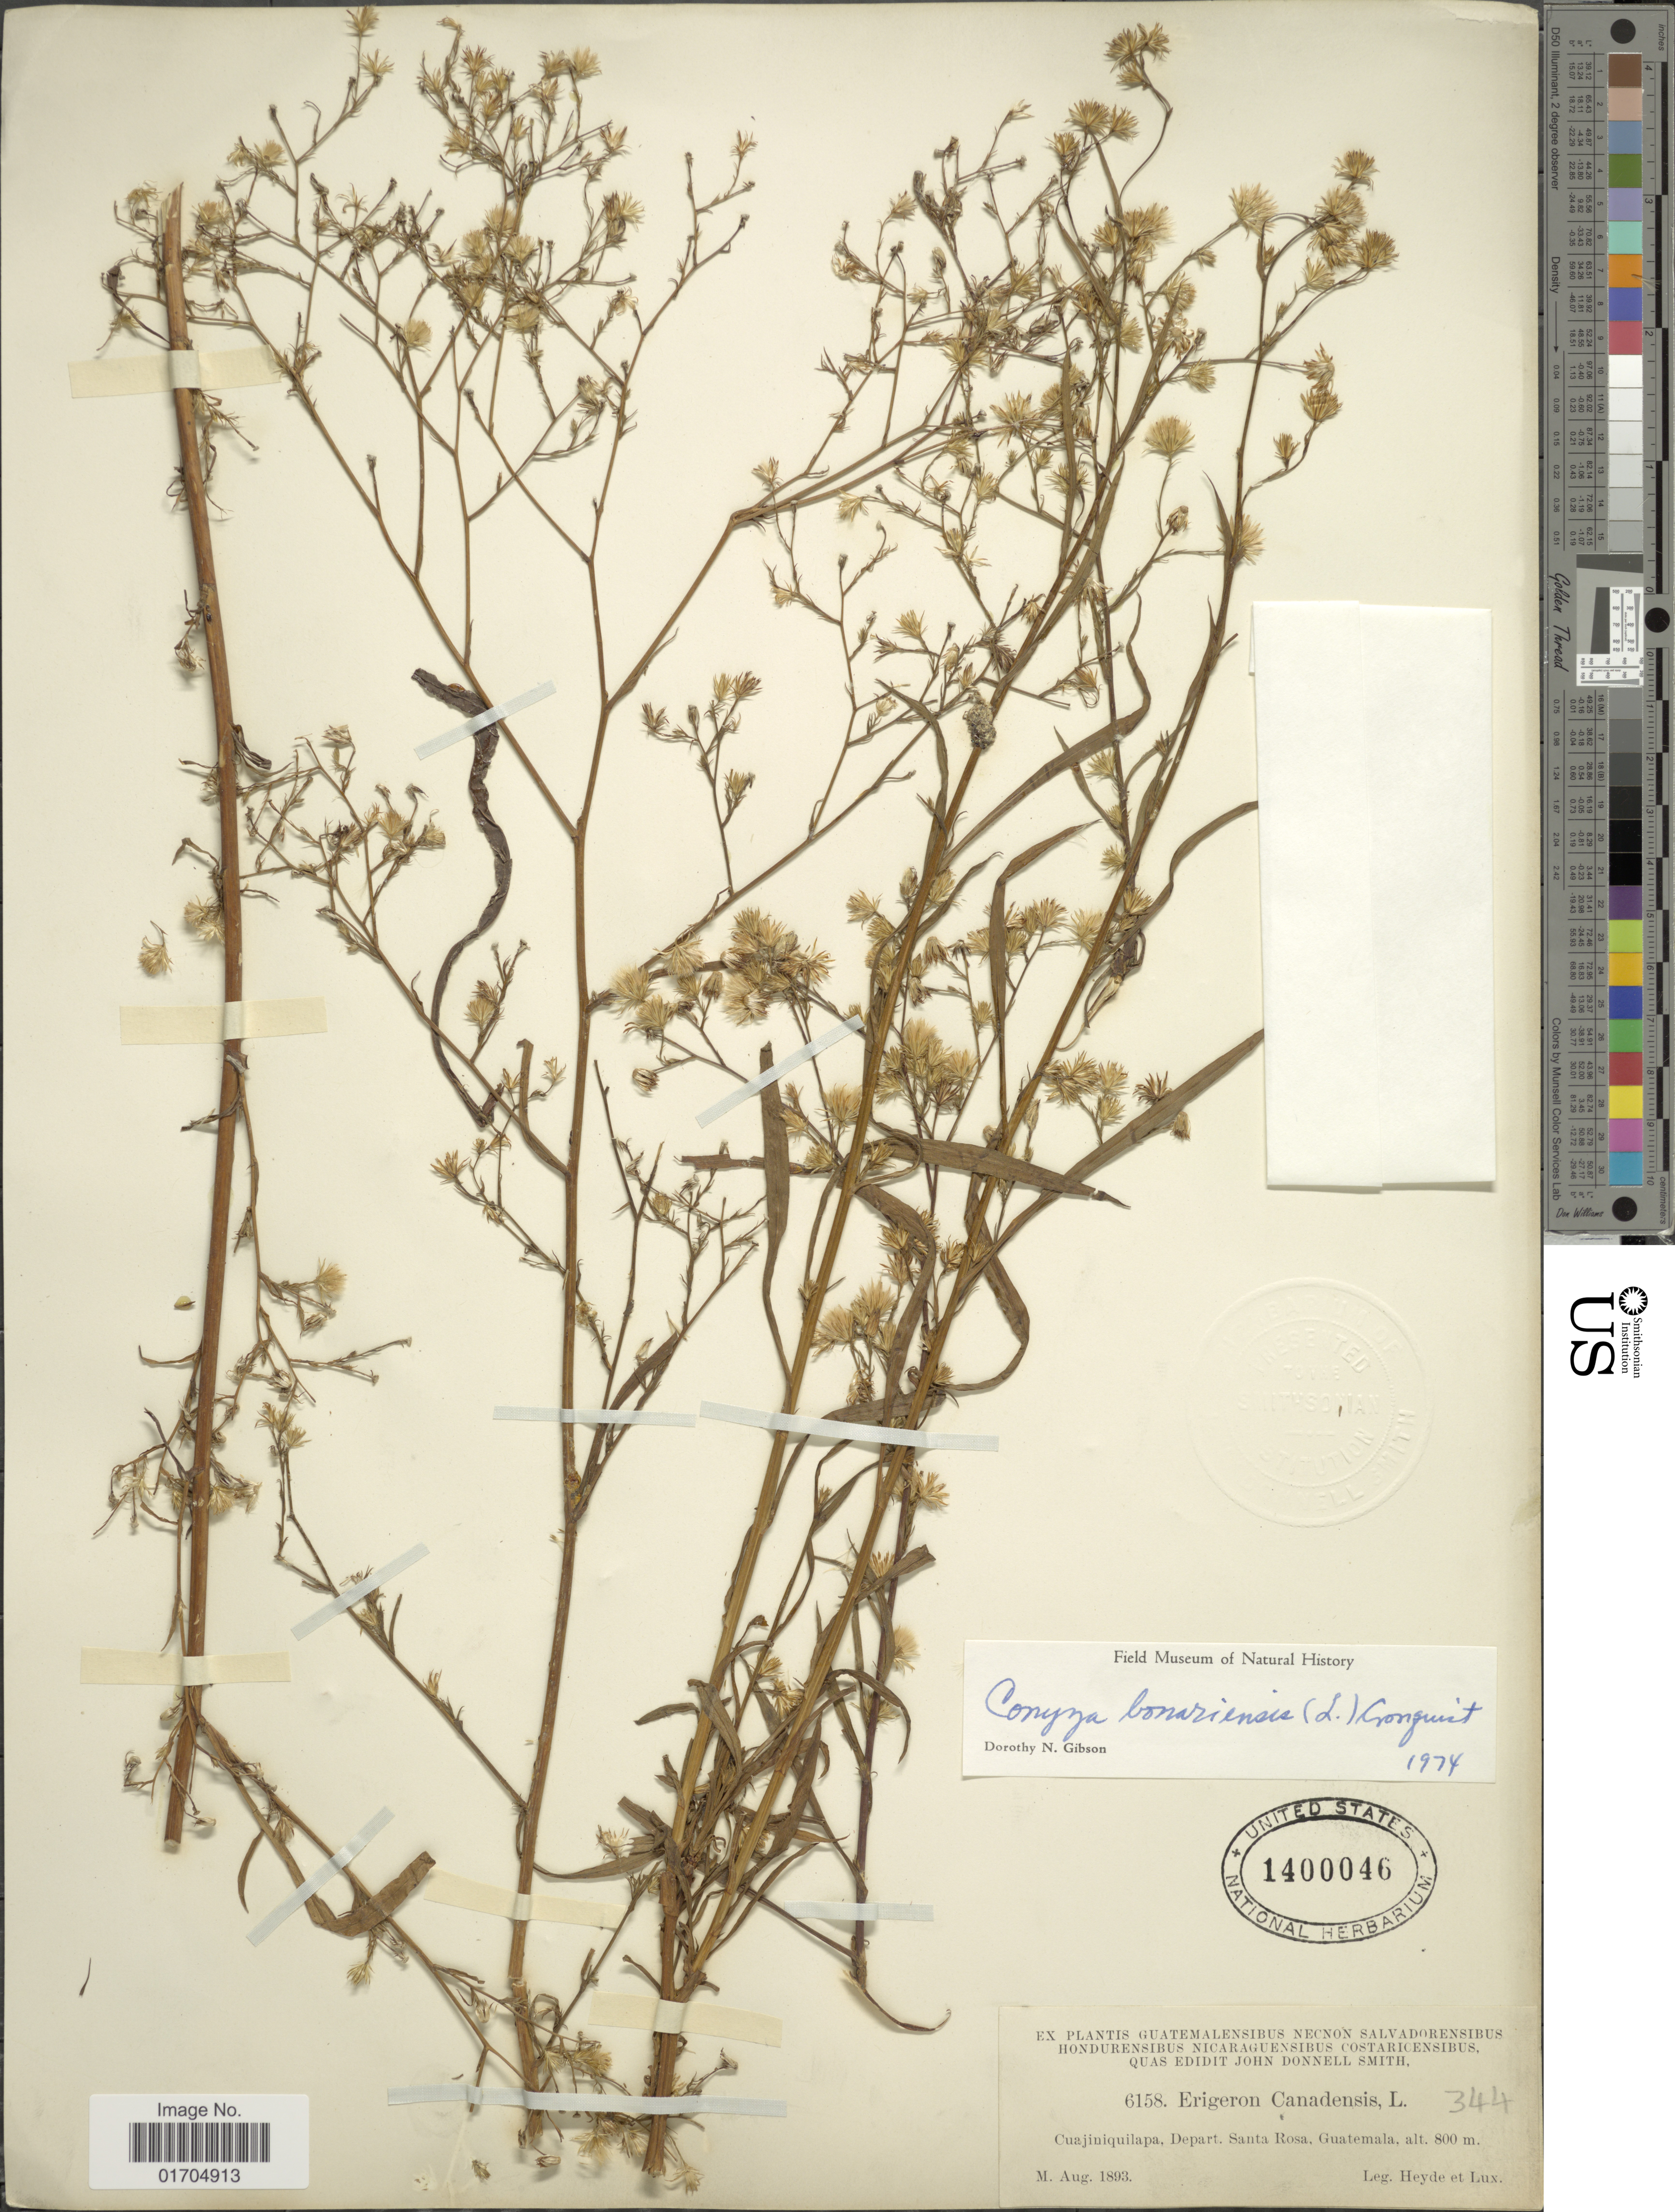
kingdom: Plantae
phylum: Tracheophyta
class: Magnoliopsida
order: Asterales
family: Asteraceae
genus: Symphyotrichum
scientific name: Symphyotrichum subulatum var. parviflorum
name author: (Nees) S.D. Sundb.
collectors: Heyde & Lux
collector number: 6158/344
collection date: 1893-08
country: Guatemala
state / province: Santa Rosa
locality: Cuajiniquilapa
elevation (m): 800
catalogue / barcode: US 1400046